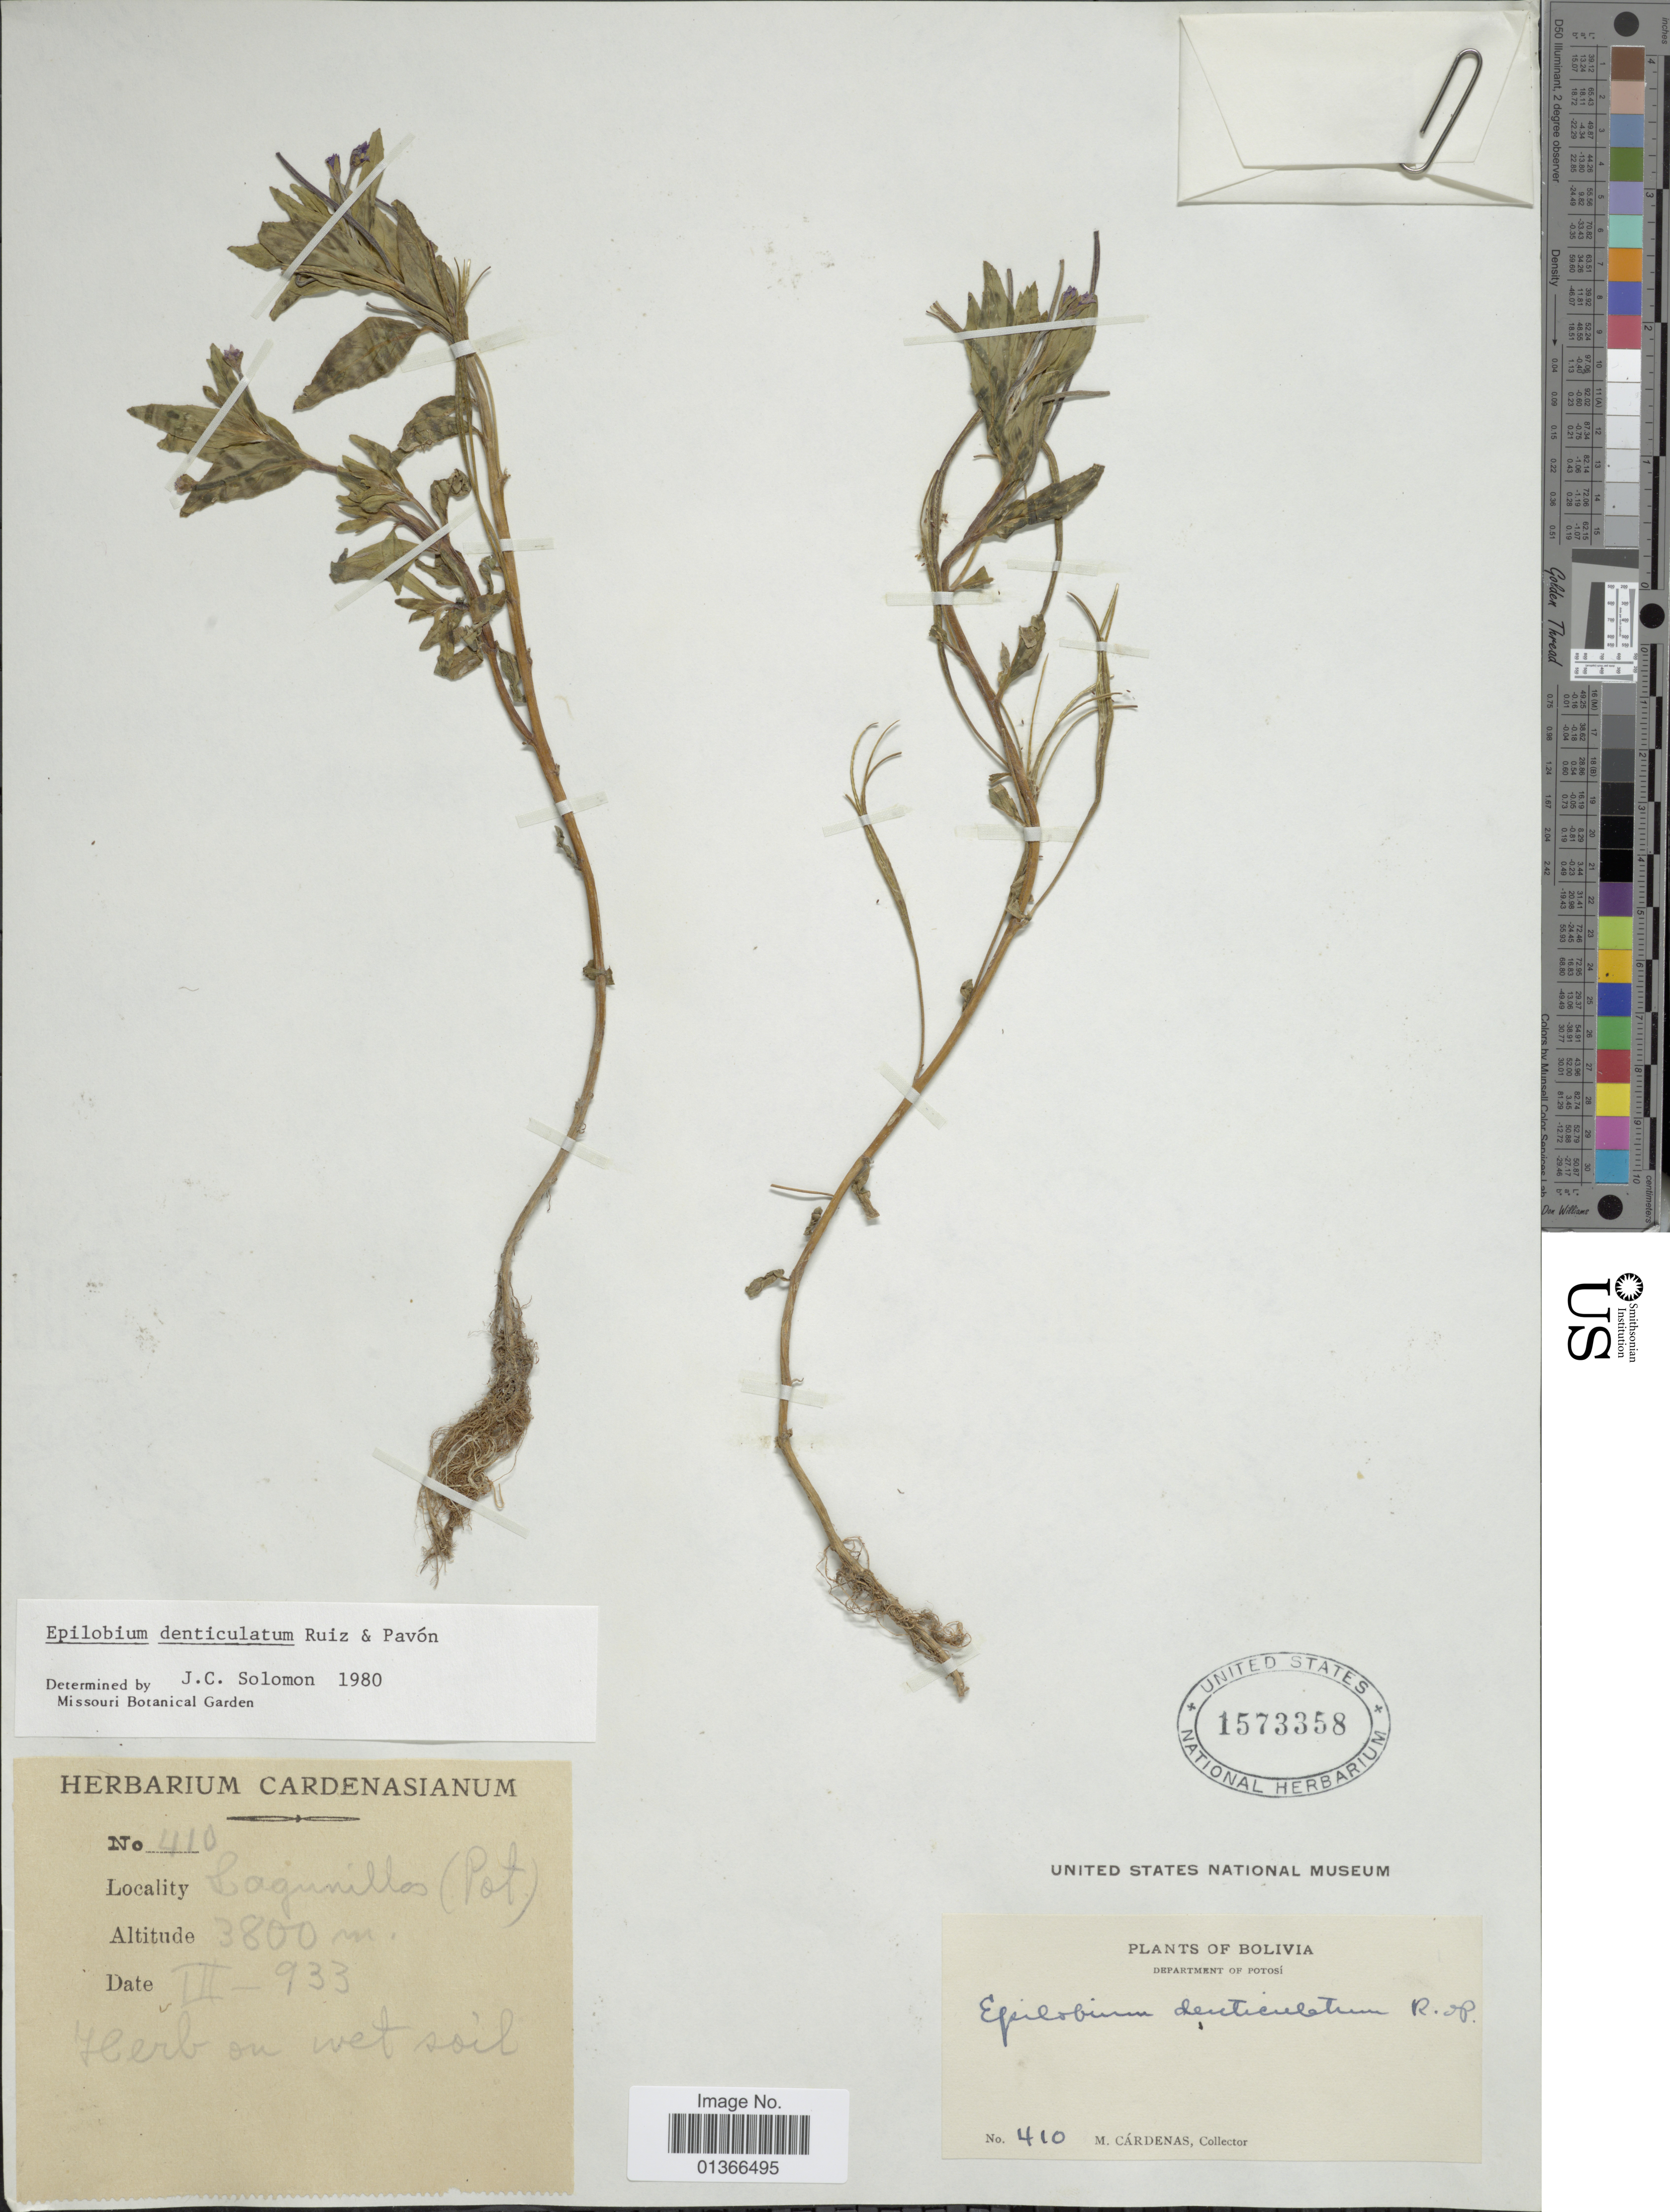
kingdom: Plantae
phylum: Tracheophyta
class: Magnoliopsida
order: Myrtales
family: Onagraceae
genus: Epilobium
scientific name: Epilobium denticulatum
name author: Ruiz & Pav.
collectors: M. Cárdenas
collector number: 410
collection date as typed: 933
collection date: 1933-03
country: Bolivia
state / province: Potosi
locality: Lagunillas. On wet soil.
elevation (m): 3800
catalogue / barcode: US 1573358